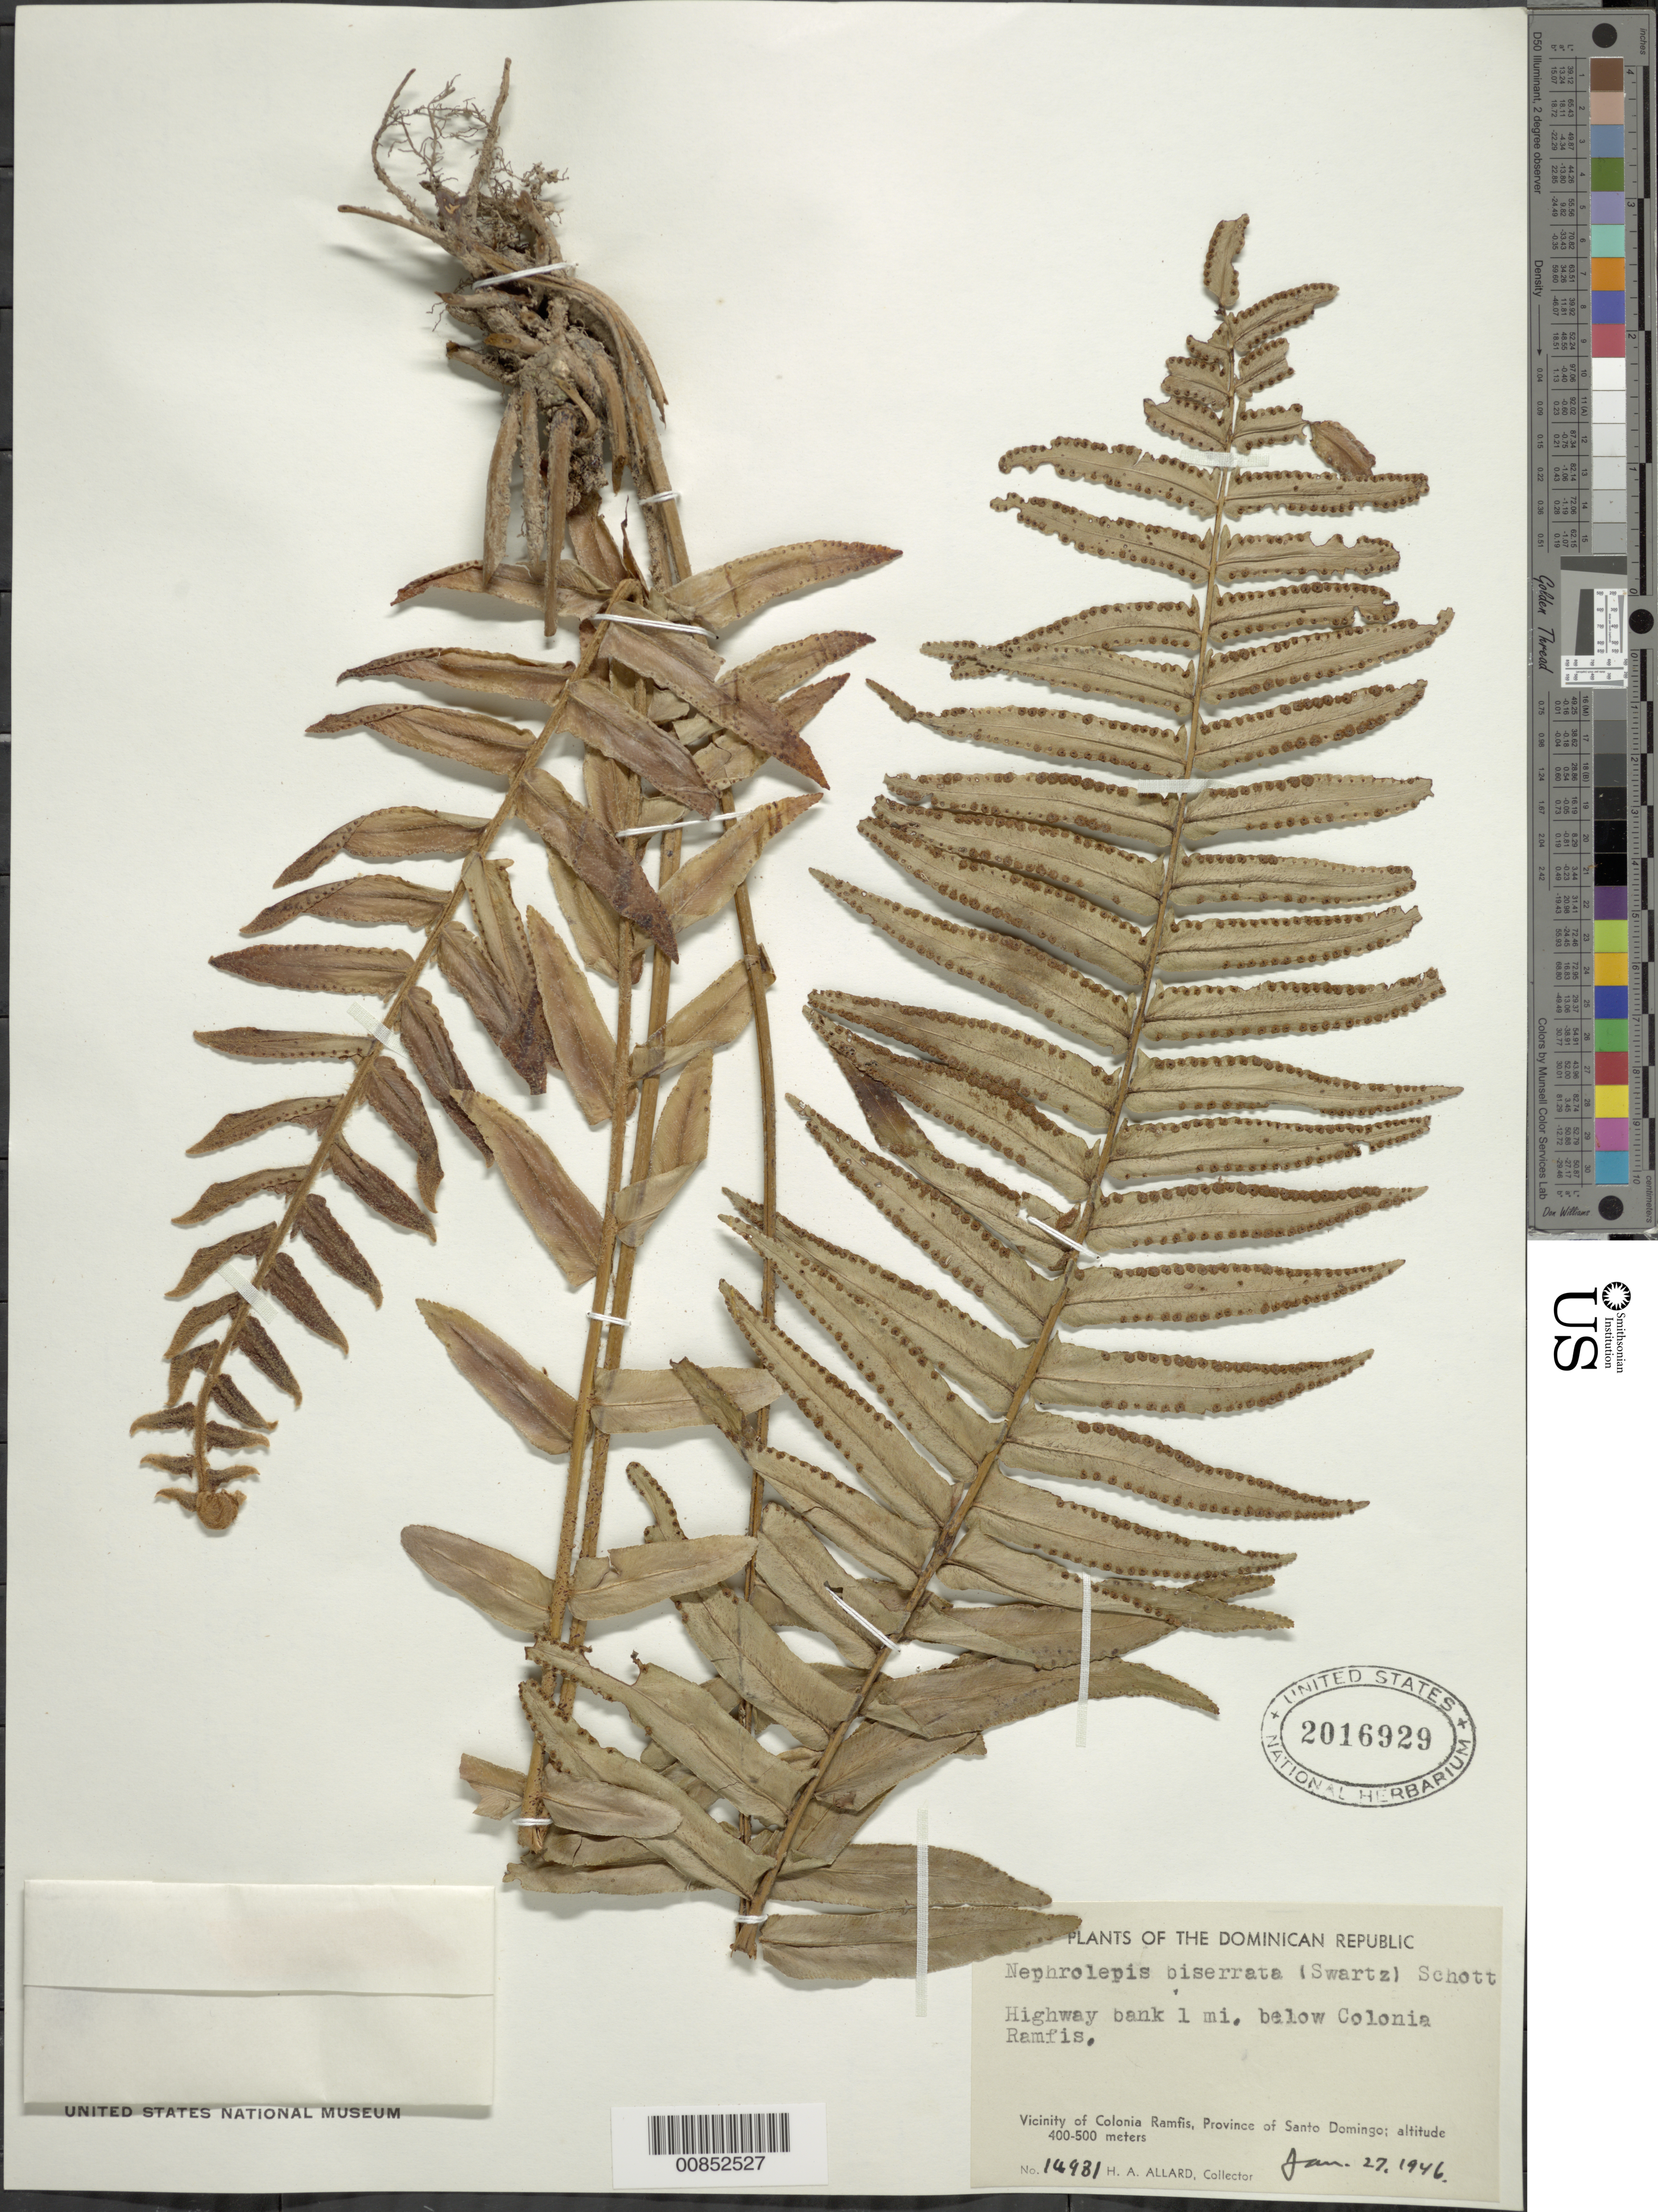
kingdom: Plantae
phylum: Tracheophyta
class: Polypodiopsida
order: Polypodiales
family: Nephrolepidaceae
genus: Nephrolepis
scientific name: Nephrolepis multiflora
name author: (Roxb.) F.M. Jarrett ex C.V. Morton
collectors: H. A. Allard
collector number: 14931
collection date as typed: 27 Jan 1946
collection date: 1946-01-27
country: Dominican Republic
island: Hispaniola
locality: Prov. Santo Domingo, 1 mile below Colonia Ramfis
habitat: Highway bank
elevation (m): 400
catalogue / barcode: US 2016929